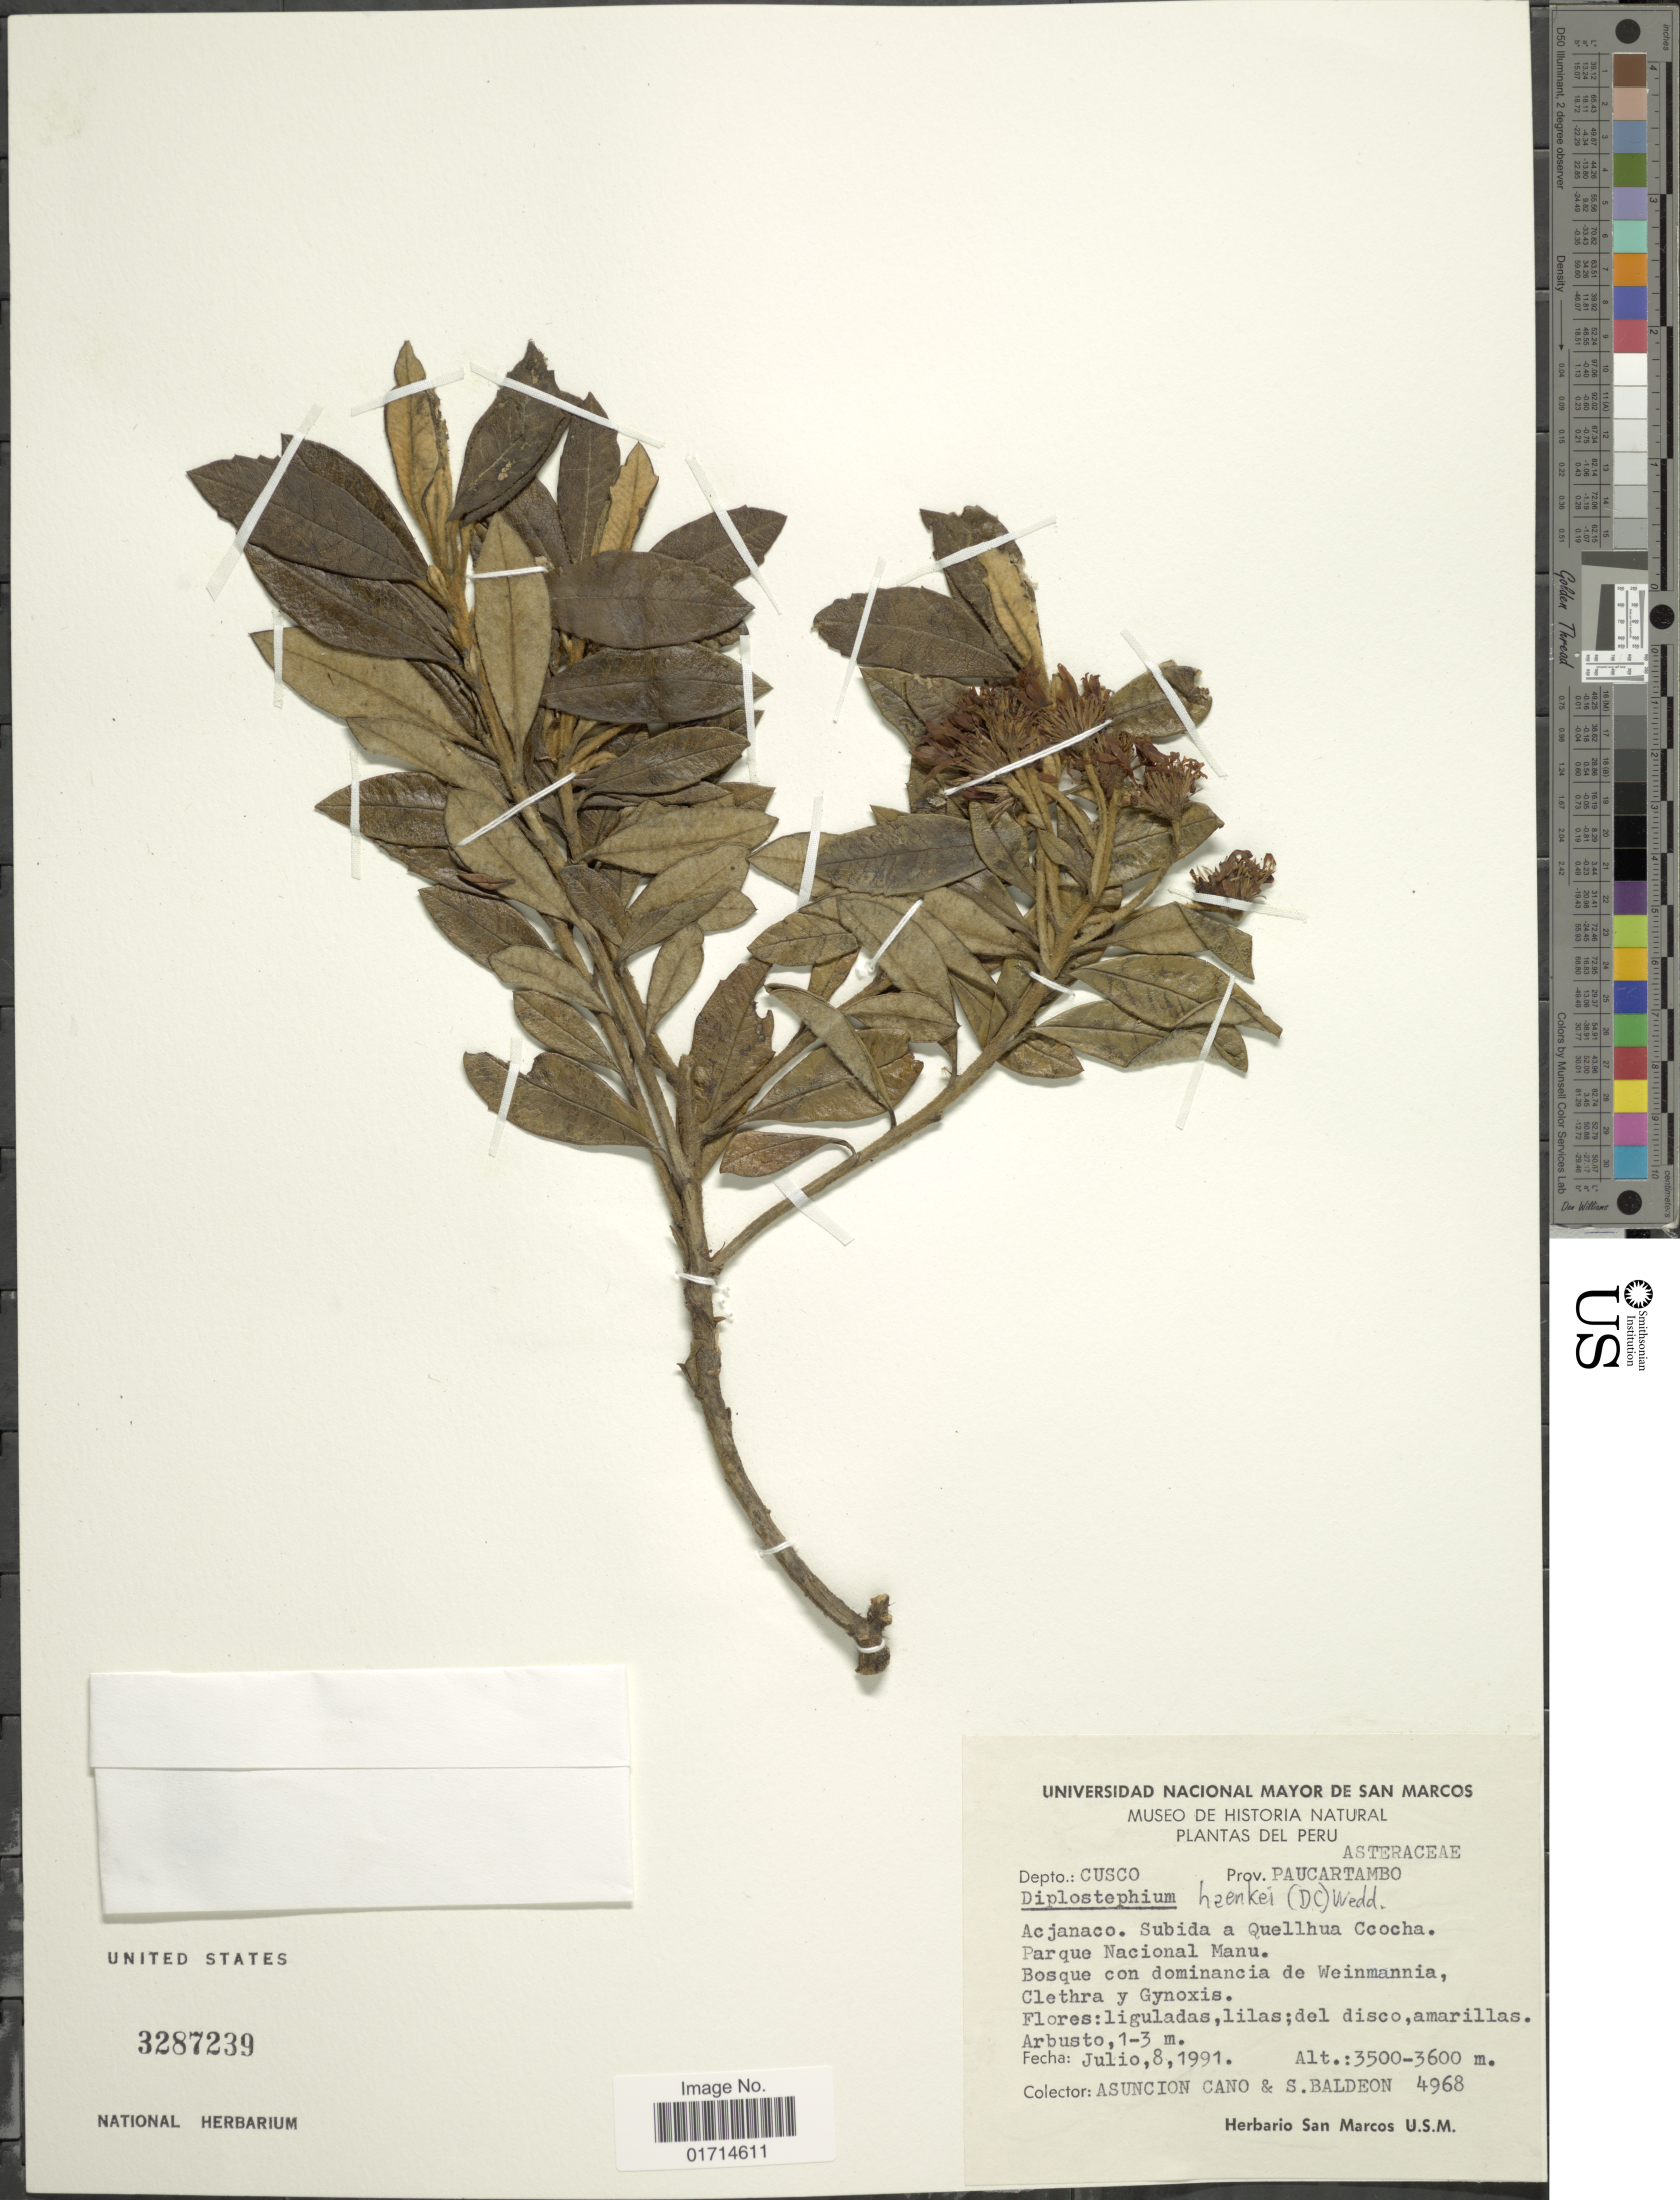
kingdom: Plantae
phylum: Tracheophyta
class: Magnoliopsida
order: Asterales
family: Asteraceae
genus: Diplostephium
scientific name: Diplostephium haenkei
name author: (DC.) Wedd.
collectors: A. Cano E. & S. Baldeon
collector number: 4968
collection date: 1991-07-09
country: Peru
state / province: Cusco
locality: Prov. Paucartambo, Acjanaco, Subida a quellhua Ccocha, Parque Nacional Manu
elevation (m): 3500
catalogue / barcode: US 3287239